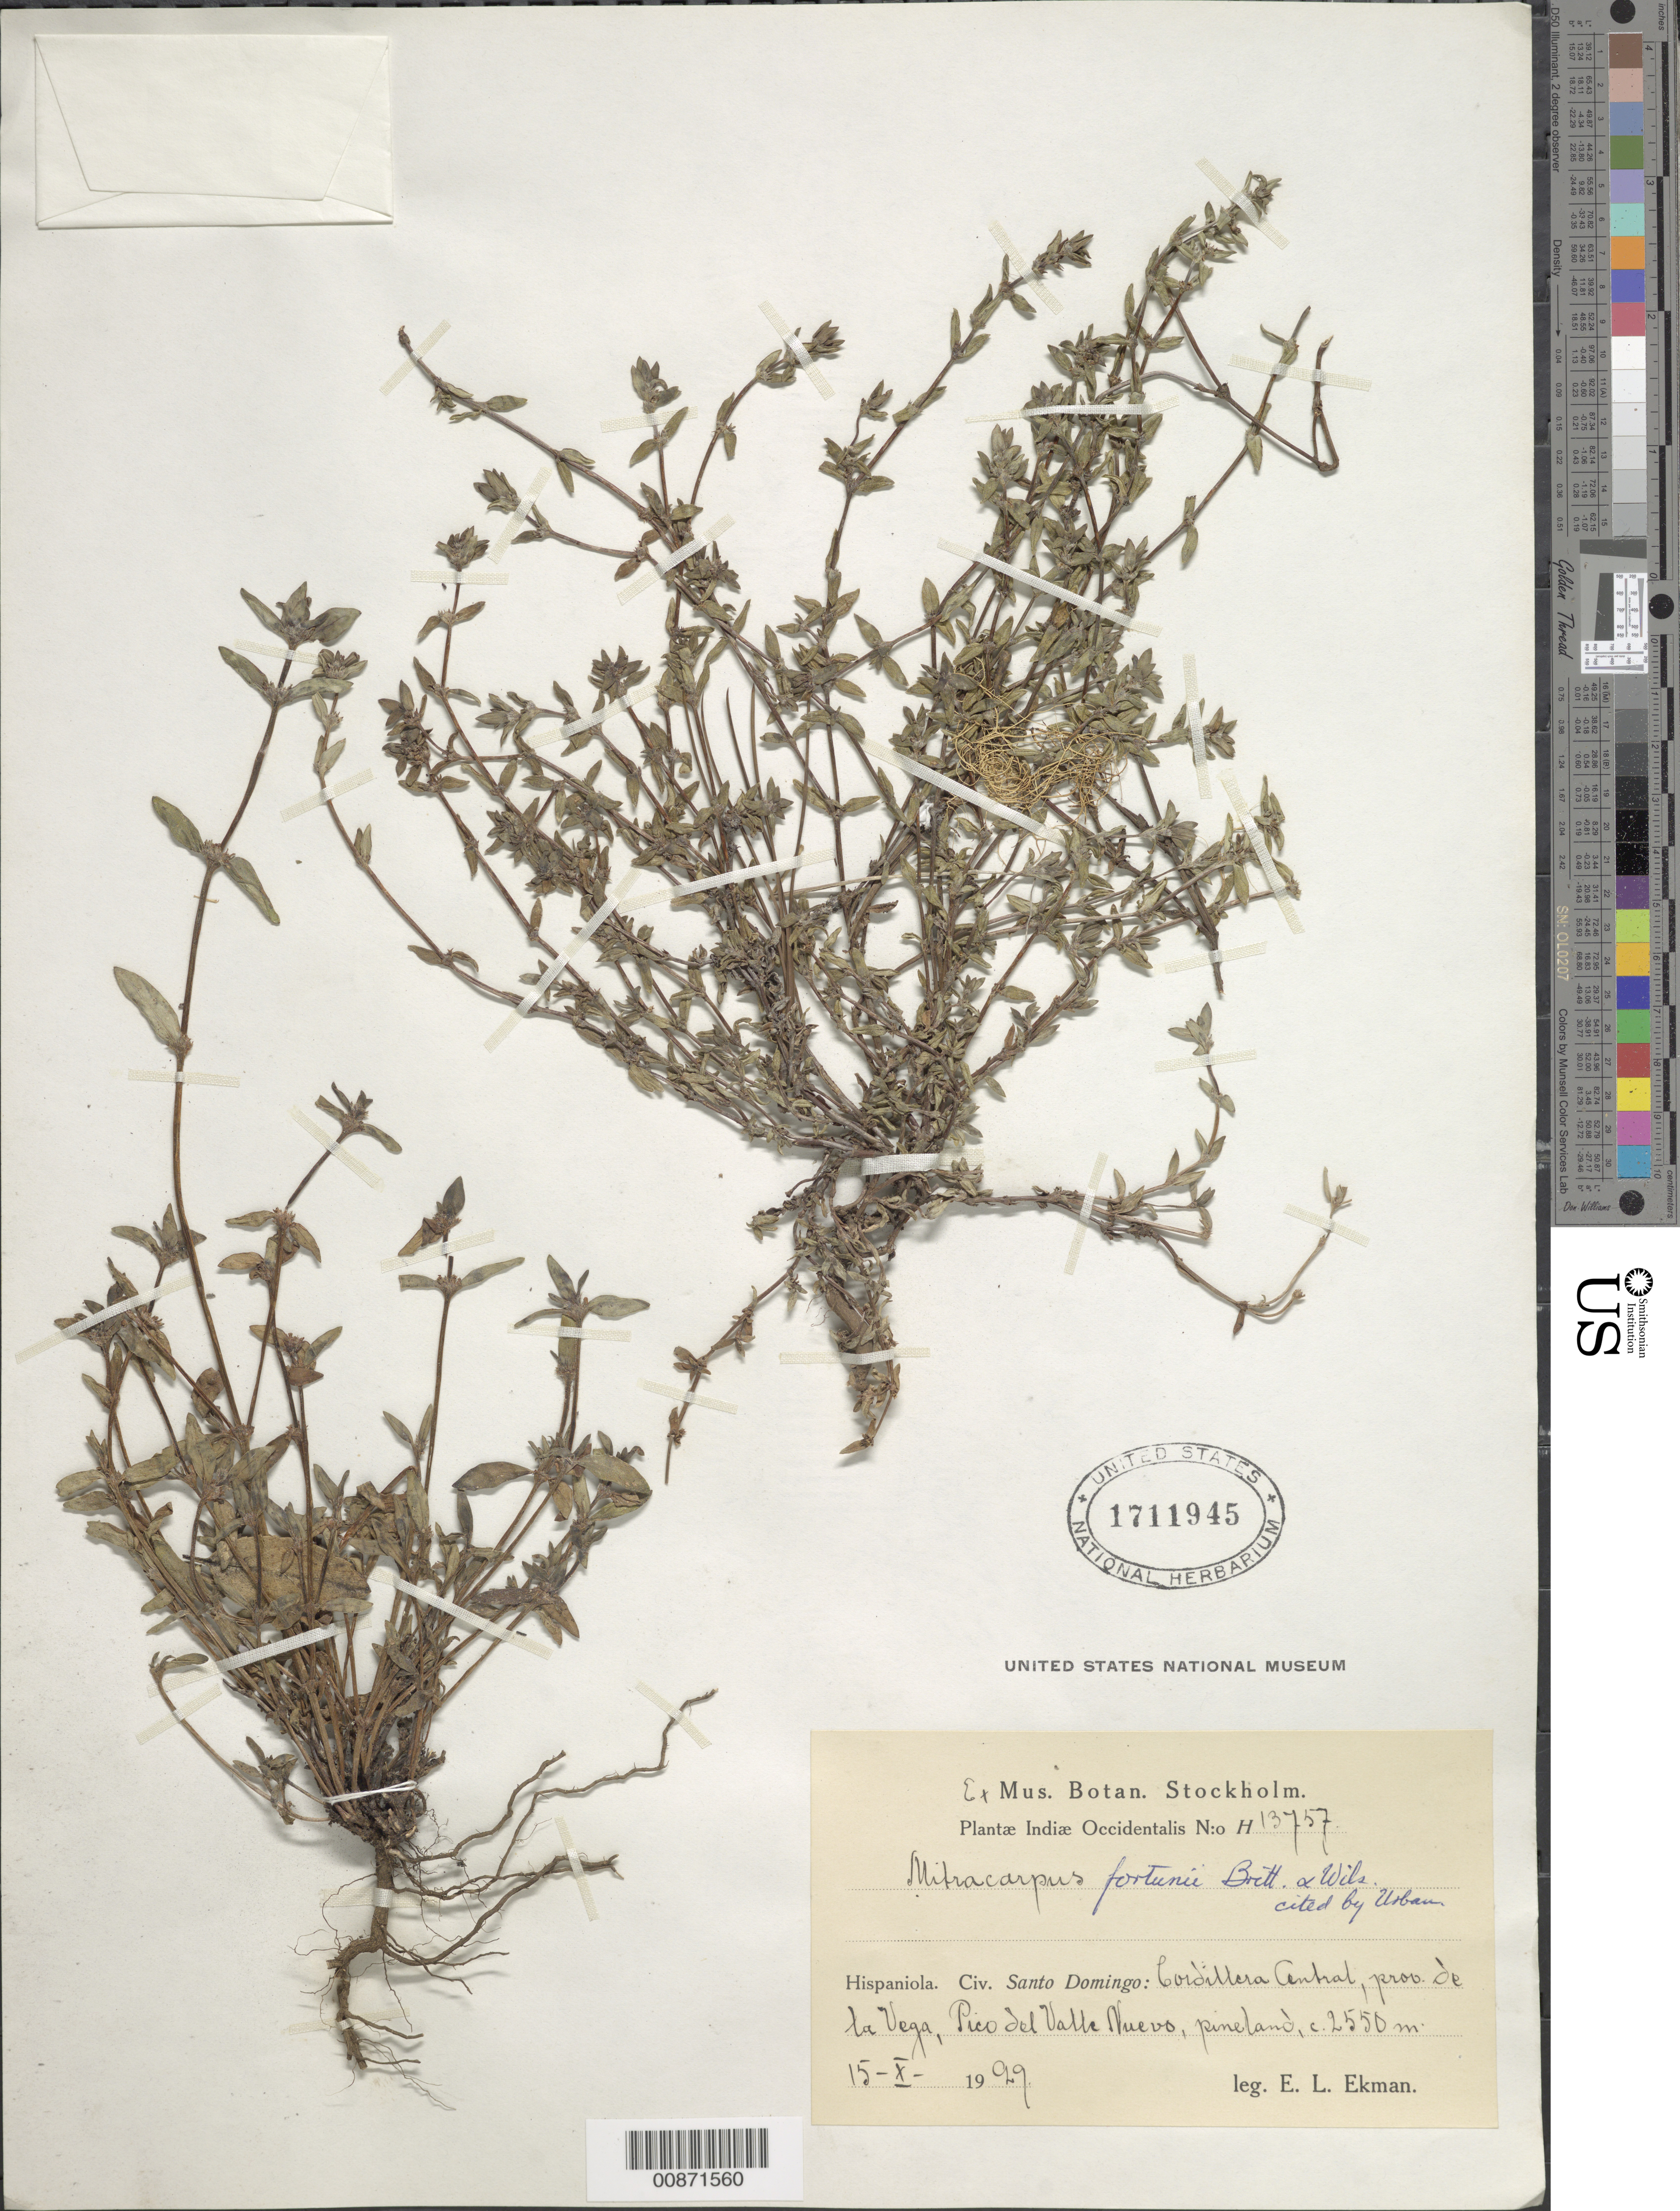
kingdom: Plantae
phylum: Tracheophyta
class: Magnoliopsida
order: Gentianales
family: Rubiaceae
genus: Mitracarpus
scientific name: Mitracarpus fortunii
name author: Britton & P. Wilson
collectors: E. L. Ekman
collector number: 13757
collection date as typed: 15 Oct 1999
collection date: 1999-10-15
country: Dominican Republic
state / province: La Vega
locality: Cordillera Central, Pico del Valle Nuevo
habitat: Pineland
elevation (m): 2550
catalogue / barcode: US 1711945